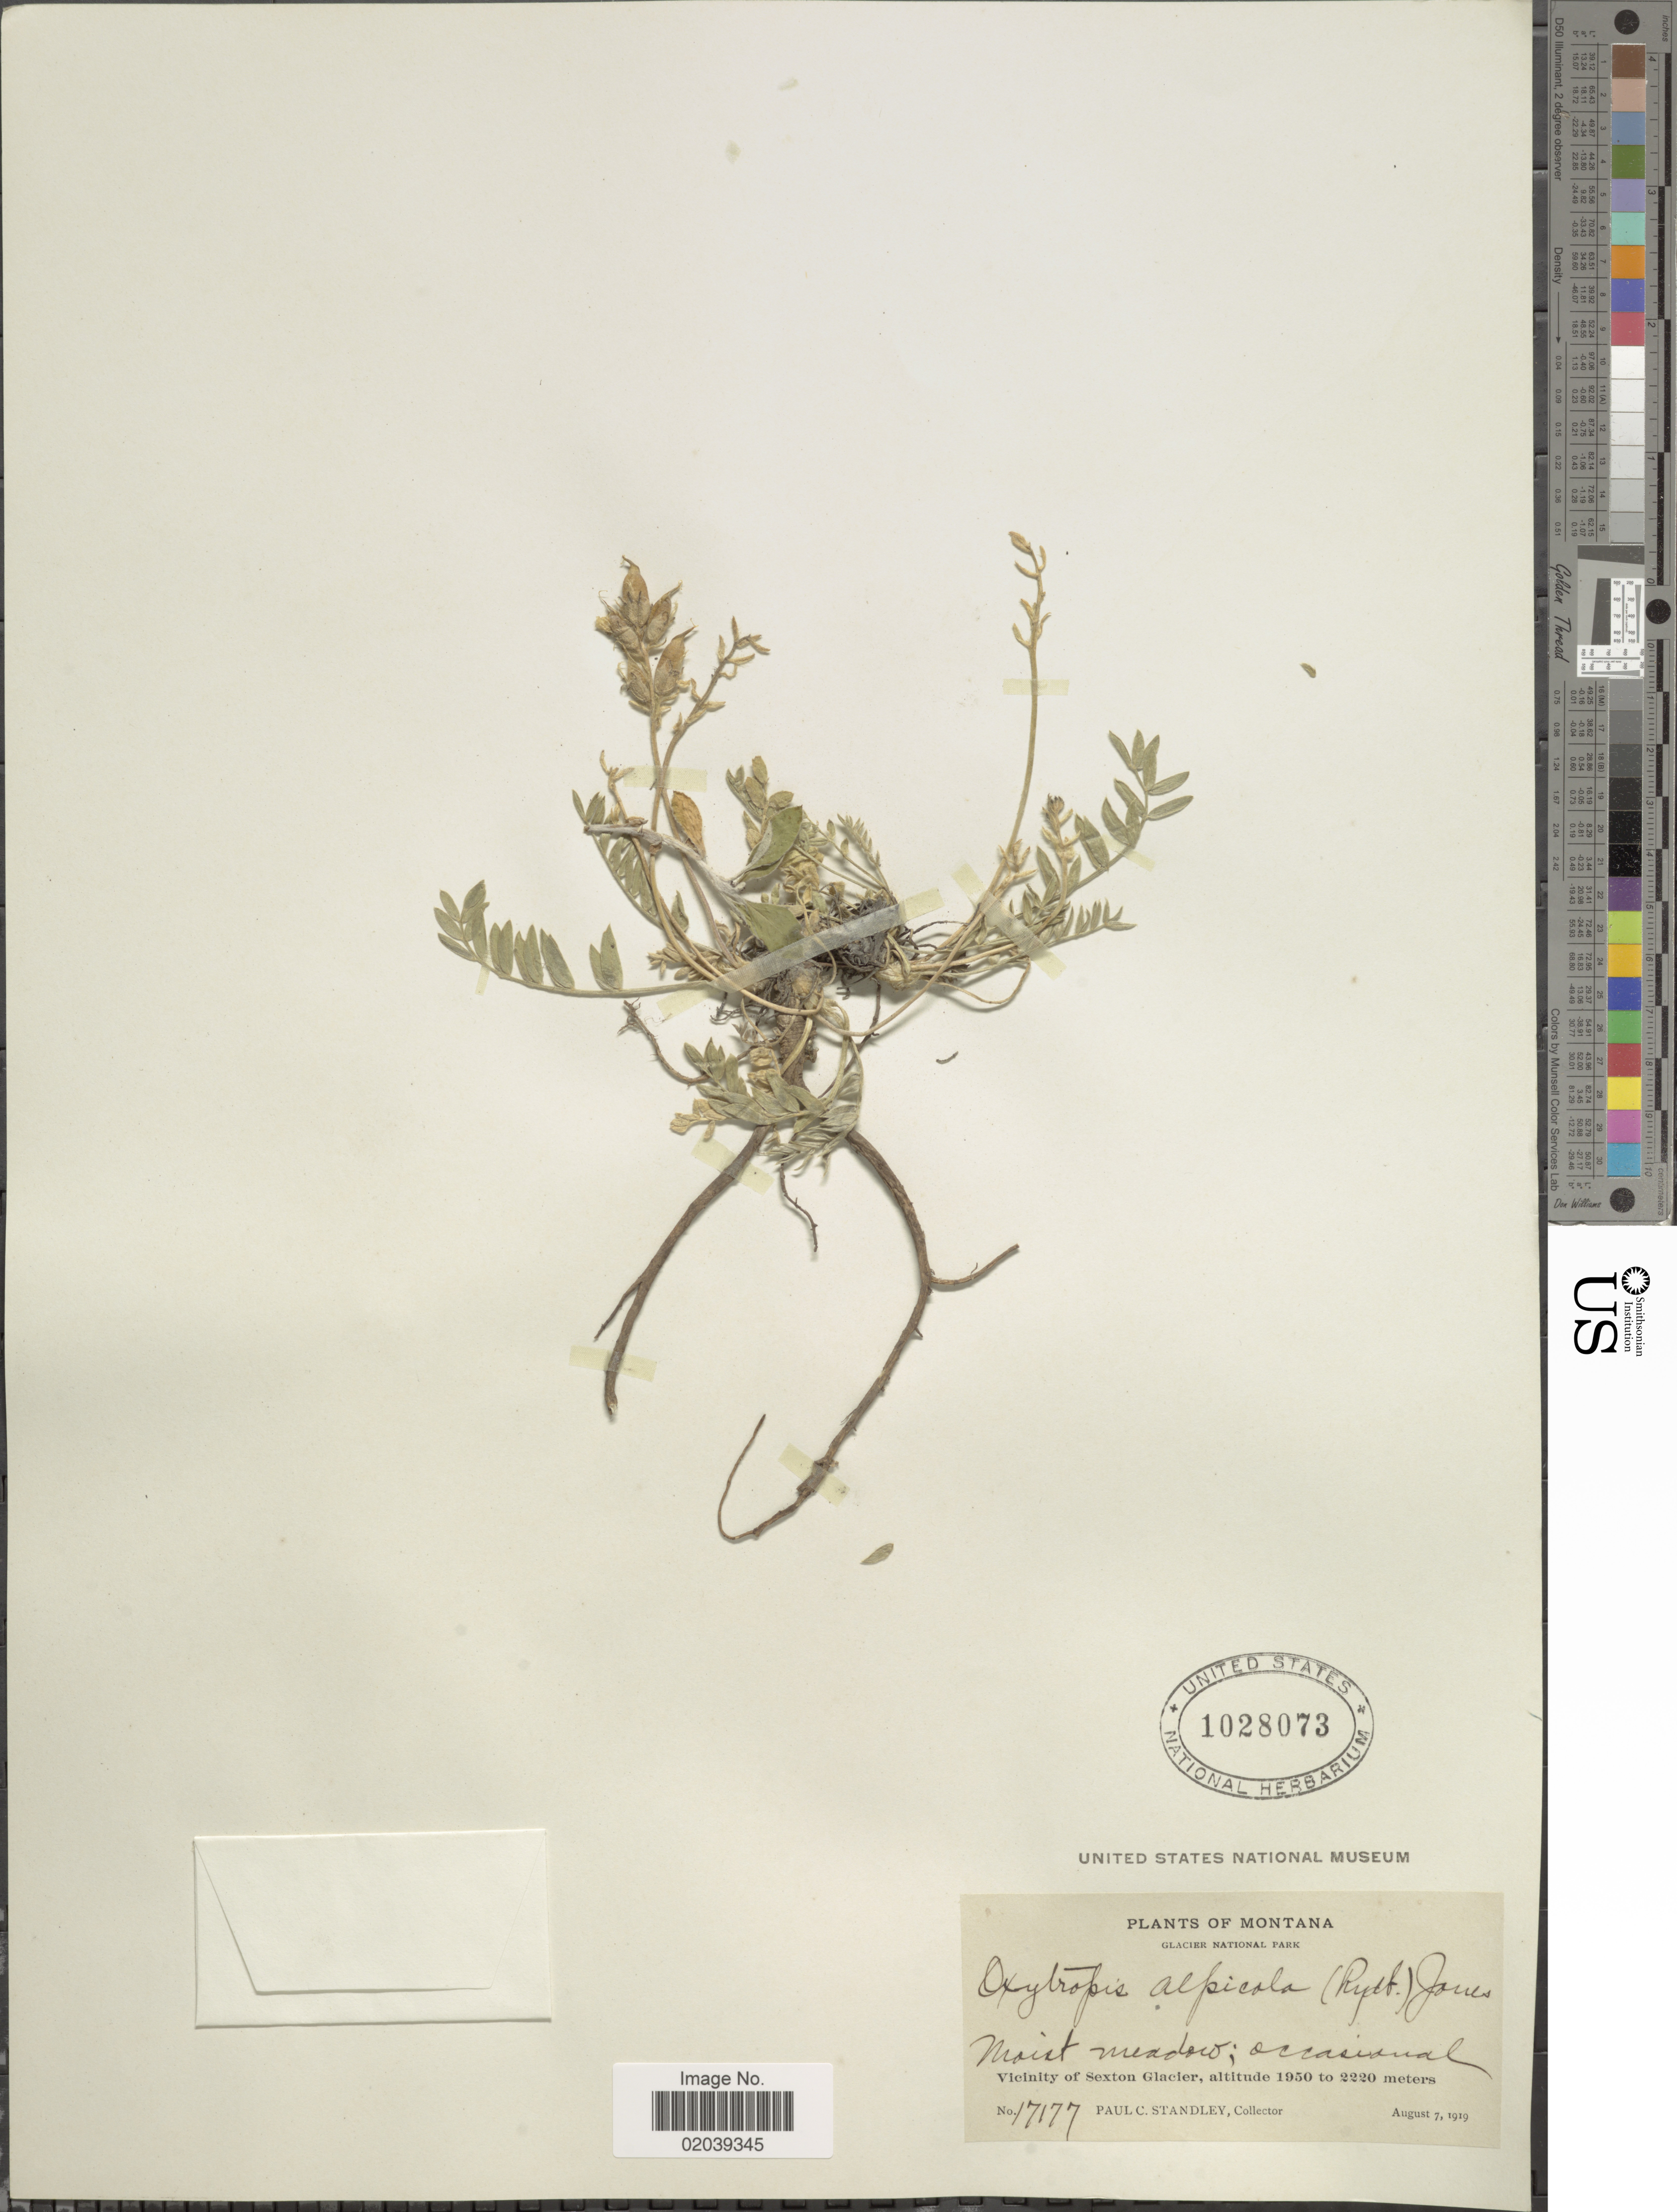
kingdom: Plantae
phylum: Tracheophyta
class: Magnoliopsida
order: Fabales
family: Fabaceae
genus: Oxytropis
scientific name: Oxytropis campestris var. cusickii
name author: (Greenm.) Barneby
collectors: P. C. Standley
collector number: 17177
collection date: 1919-08-07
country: United States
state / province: Montana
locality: Glacier National Park. Vicinity of Sexton Glacier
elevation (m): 1950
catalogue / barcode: US 1028073